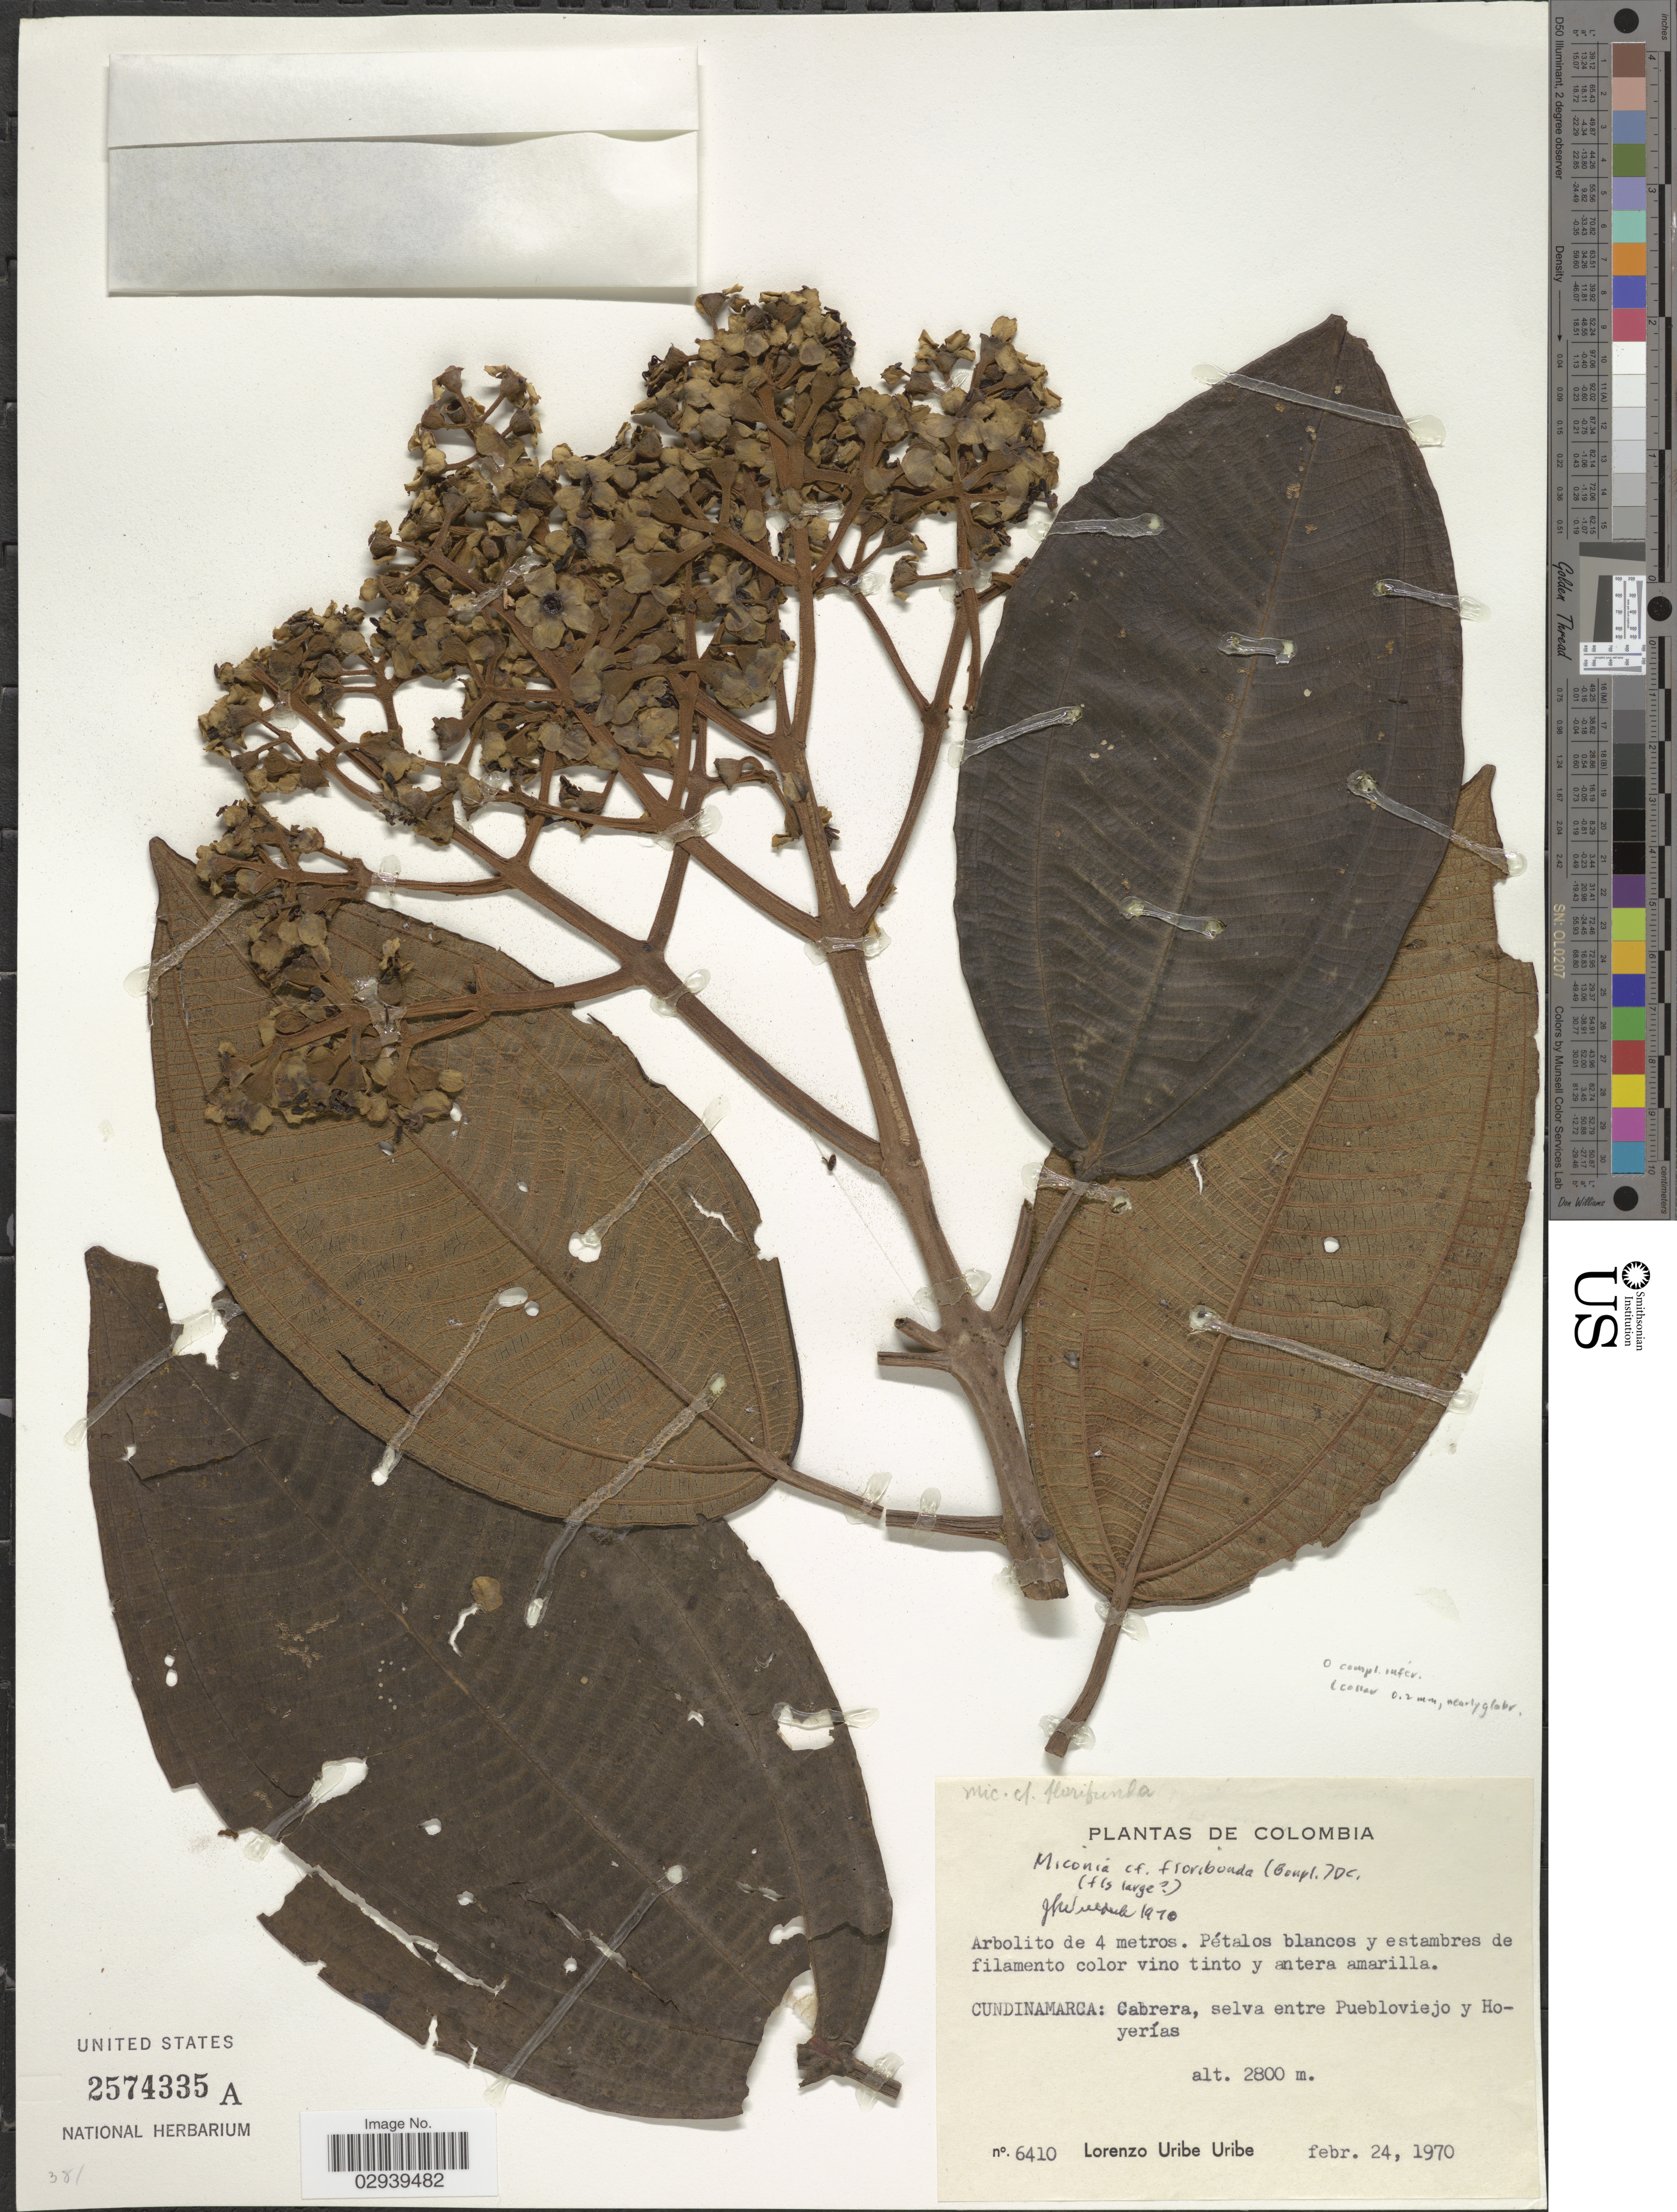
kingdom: Plantae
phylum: Tracheophyta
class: Magnoliopsida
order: Myrtales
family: Melastomataceae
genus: Miconia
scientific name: Miconia floribunda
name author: (Bonpl.) DC.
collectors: L. Uribe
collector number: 6410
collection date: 1970-02-24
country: Colombia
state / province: Cundinamarca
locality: Cabrer, selva entre Puebloviejo y Hoyerías.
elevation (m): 2800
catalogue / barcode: US 2574335A